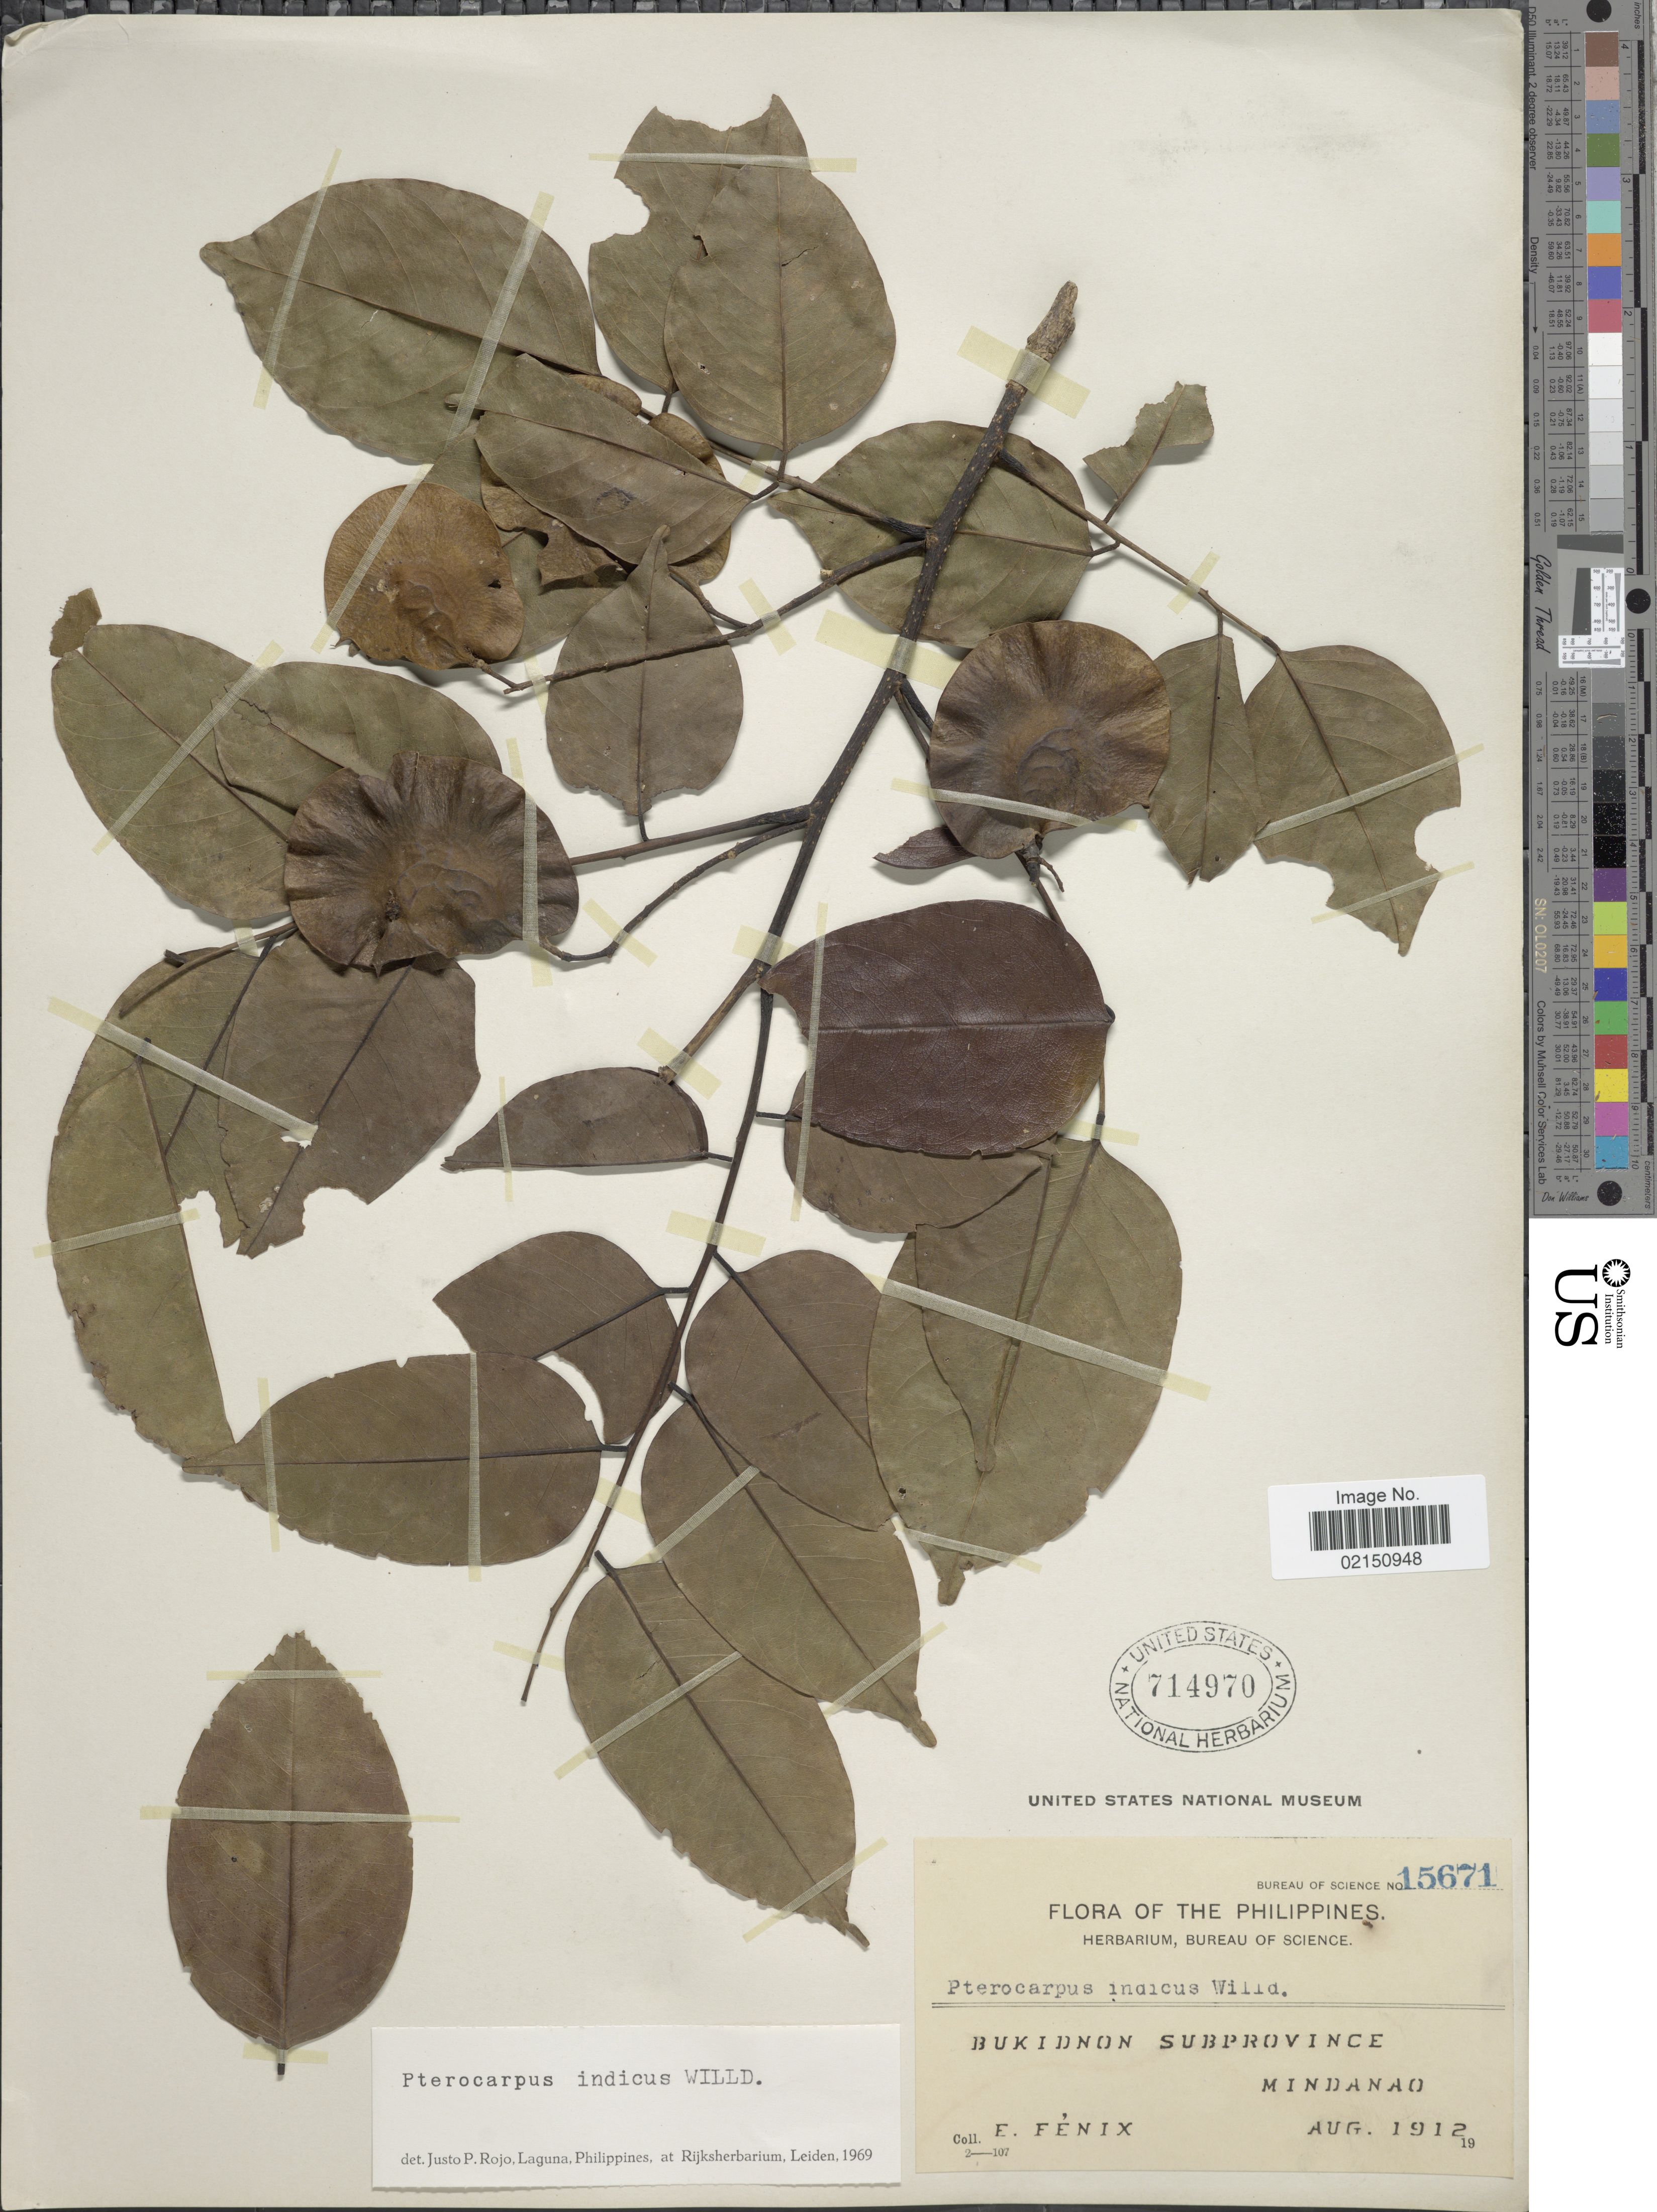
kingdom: Plantae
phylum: Tracheophyta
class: Magnoliopsida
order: Fabales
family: Fabaceae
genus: Pterocarpus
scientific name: Pterocarpus indicus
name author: Willd.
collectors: F. Fénix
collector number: Bureau of Science 15671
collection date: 1912-08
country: Philippines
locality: Bukidnon Subprovince, Mindanao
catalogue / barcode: US 714970